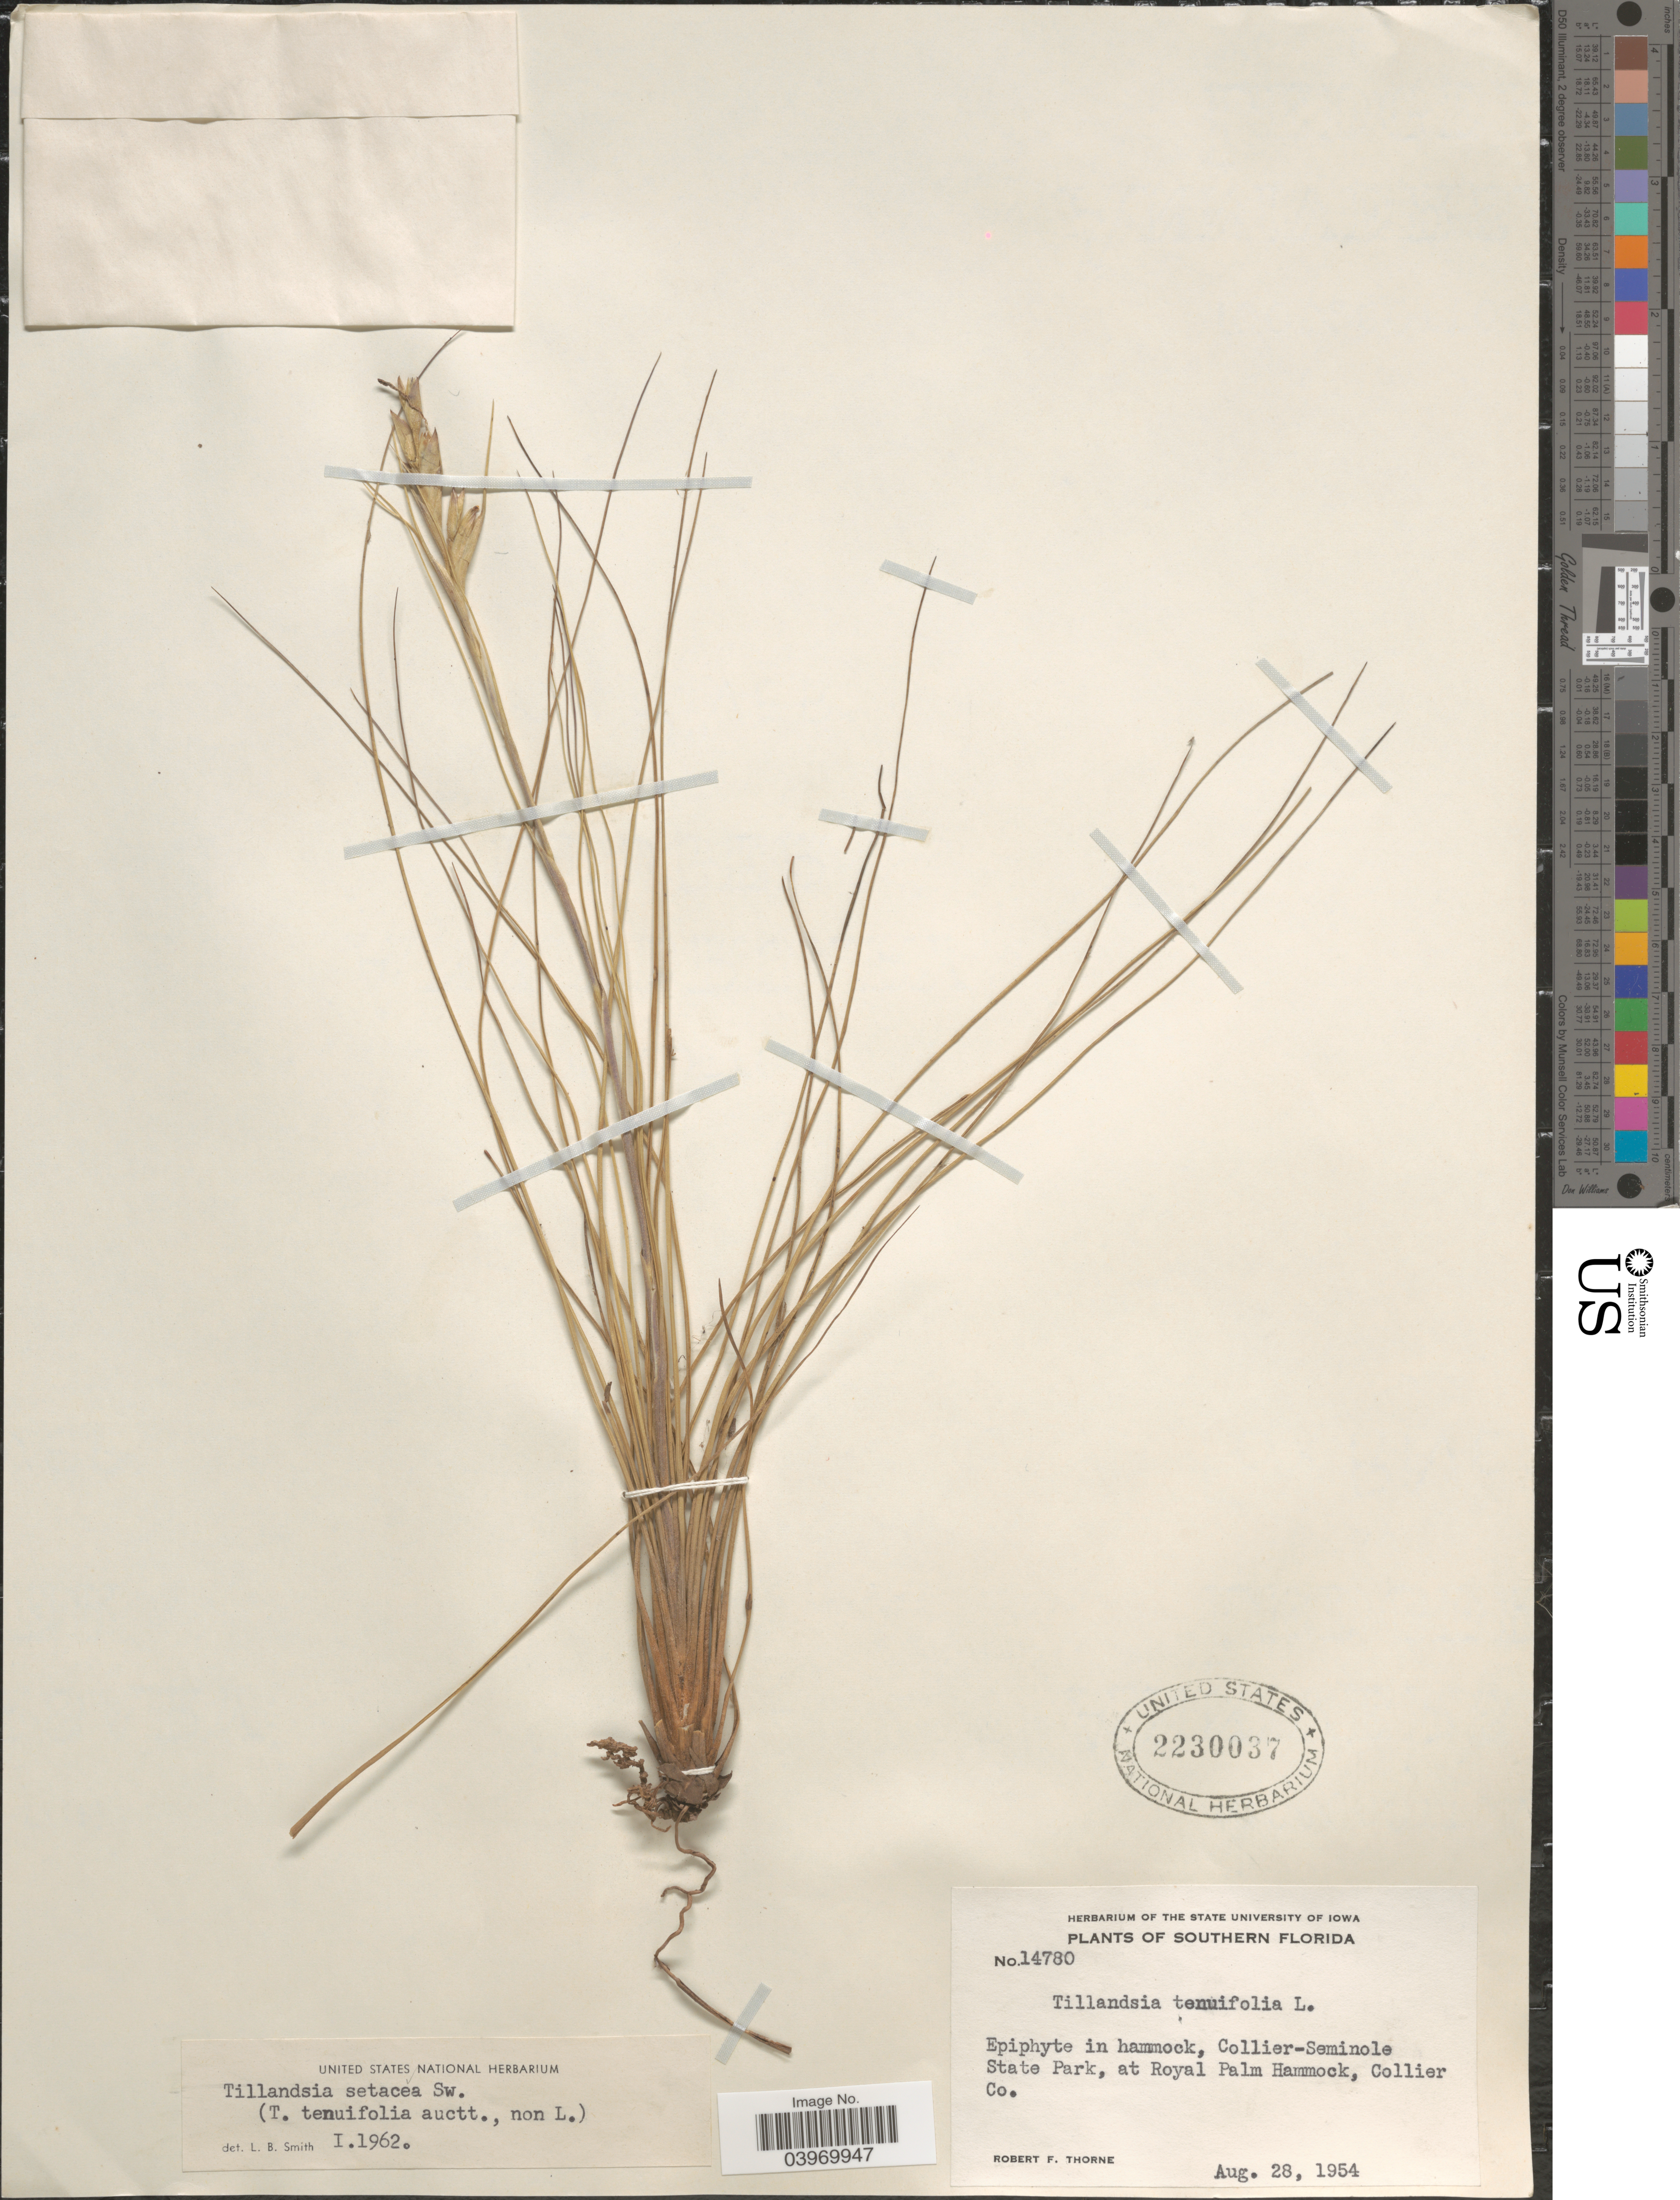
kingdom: Plantae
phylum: Tracheophyta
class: Liliopsida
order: Poales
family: Bromeliaceae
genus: Tillandsia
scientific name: Tillandsia setacea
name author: Sw.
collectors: R. F. Thorne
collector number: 14780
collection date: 1954-08-28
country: United States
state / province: Florida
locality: Southern Florida. Collier-Seminole State Park, at Royal Palm Hammock, Collier Co.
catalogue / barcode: US 2230037